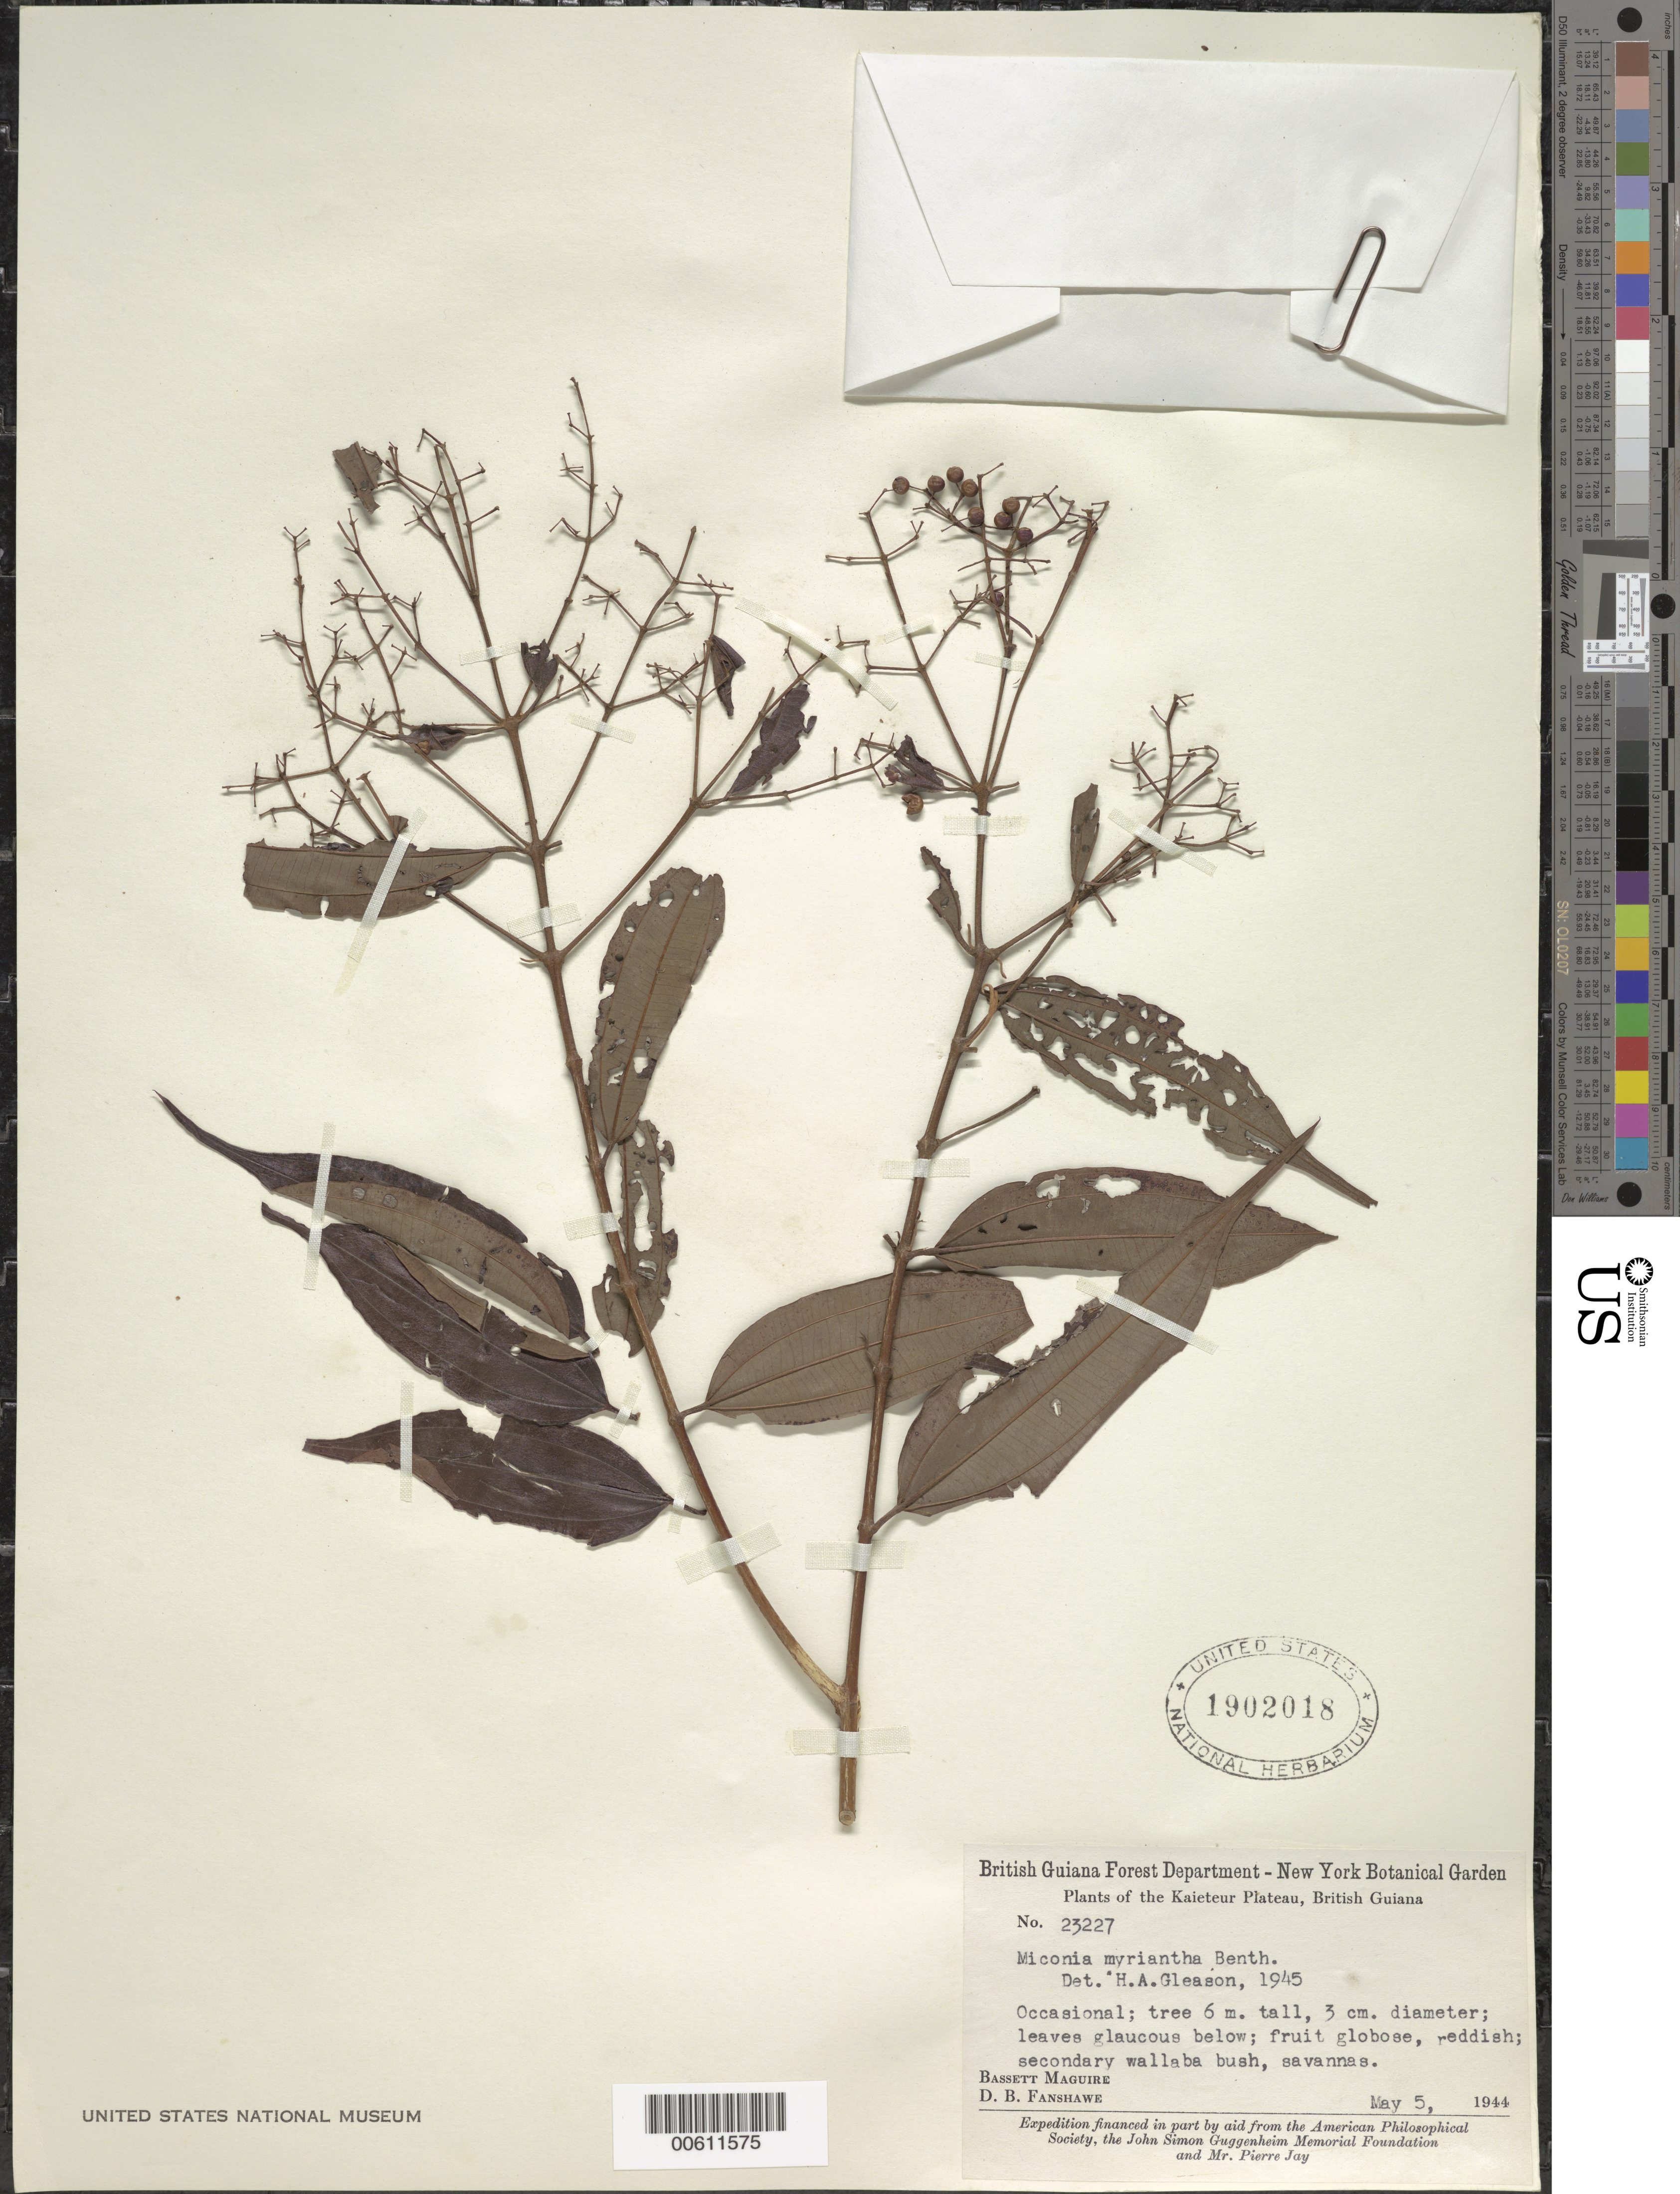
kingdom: Plantae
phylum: Tracheophyta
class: Magnoliopsida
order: Myrtales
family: Melastomataceae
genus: Miconia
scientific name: Miconia myriantha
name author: Benth.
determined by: Gleason, H. A.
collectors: B. Maguire & D. B. Fanshawe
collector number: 23227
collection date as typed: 5-May-44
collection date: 1944-05-05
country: Guyana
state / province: Potaro-Siparuni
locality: Kaieteur Plateau, Potaro River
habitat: Secondary wallaba bush, savannas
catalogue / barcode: US 1902018